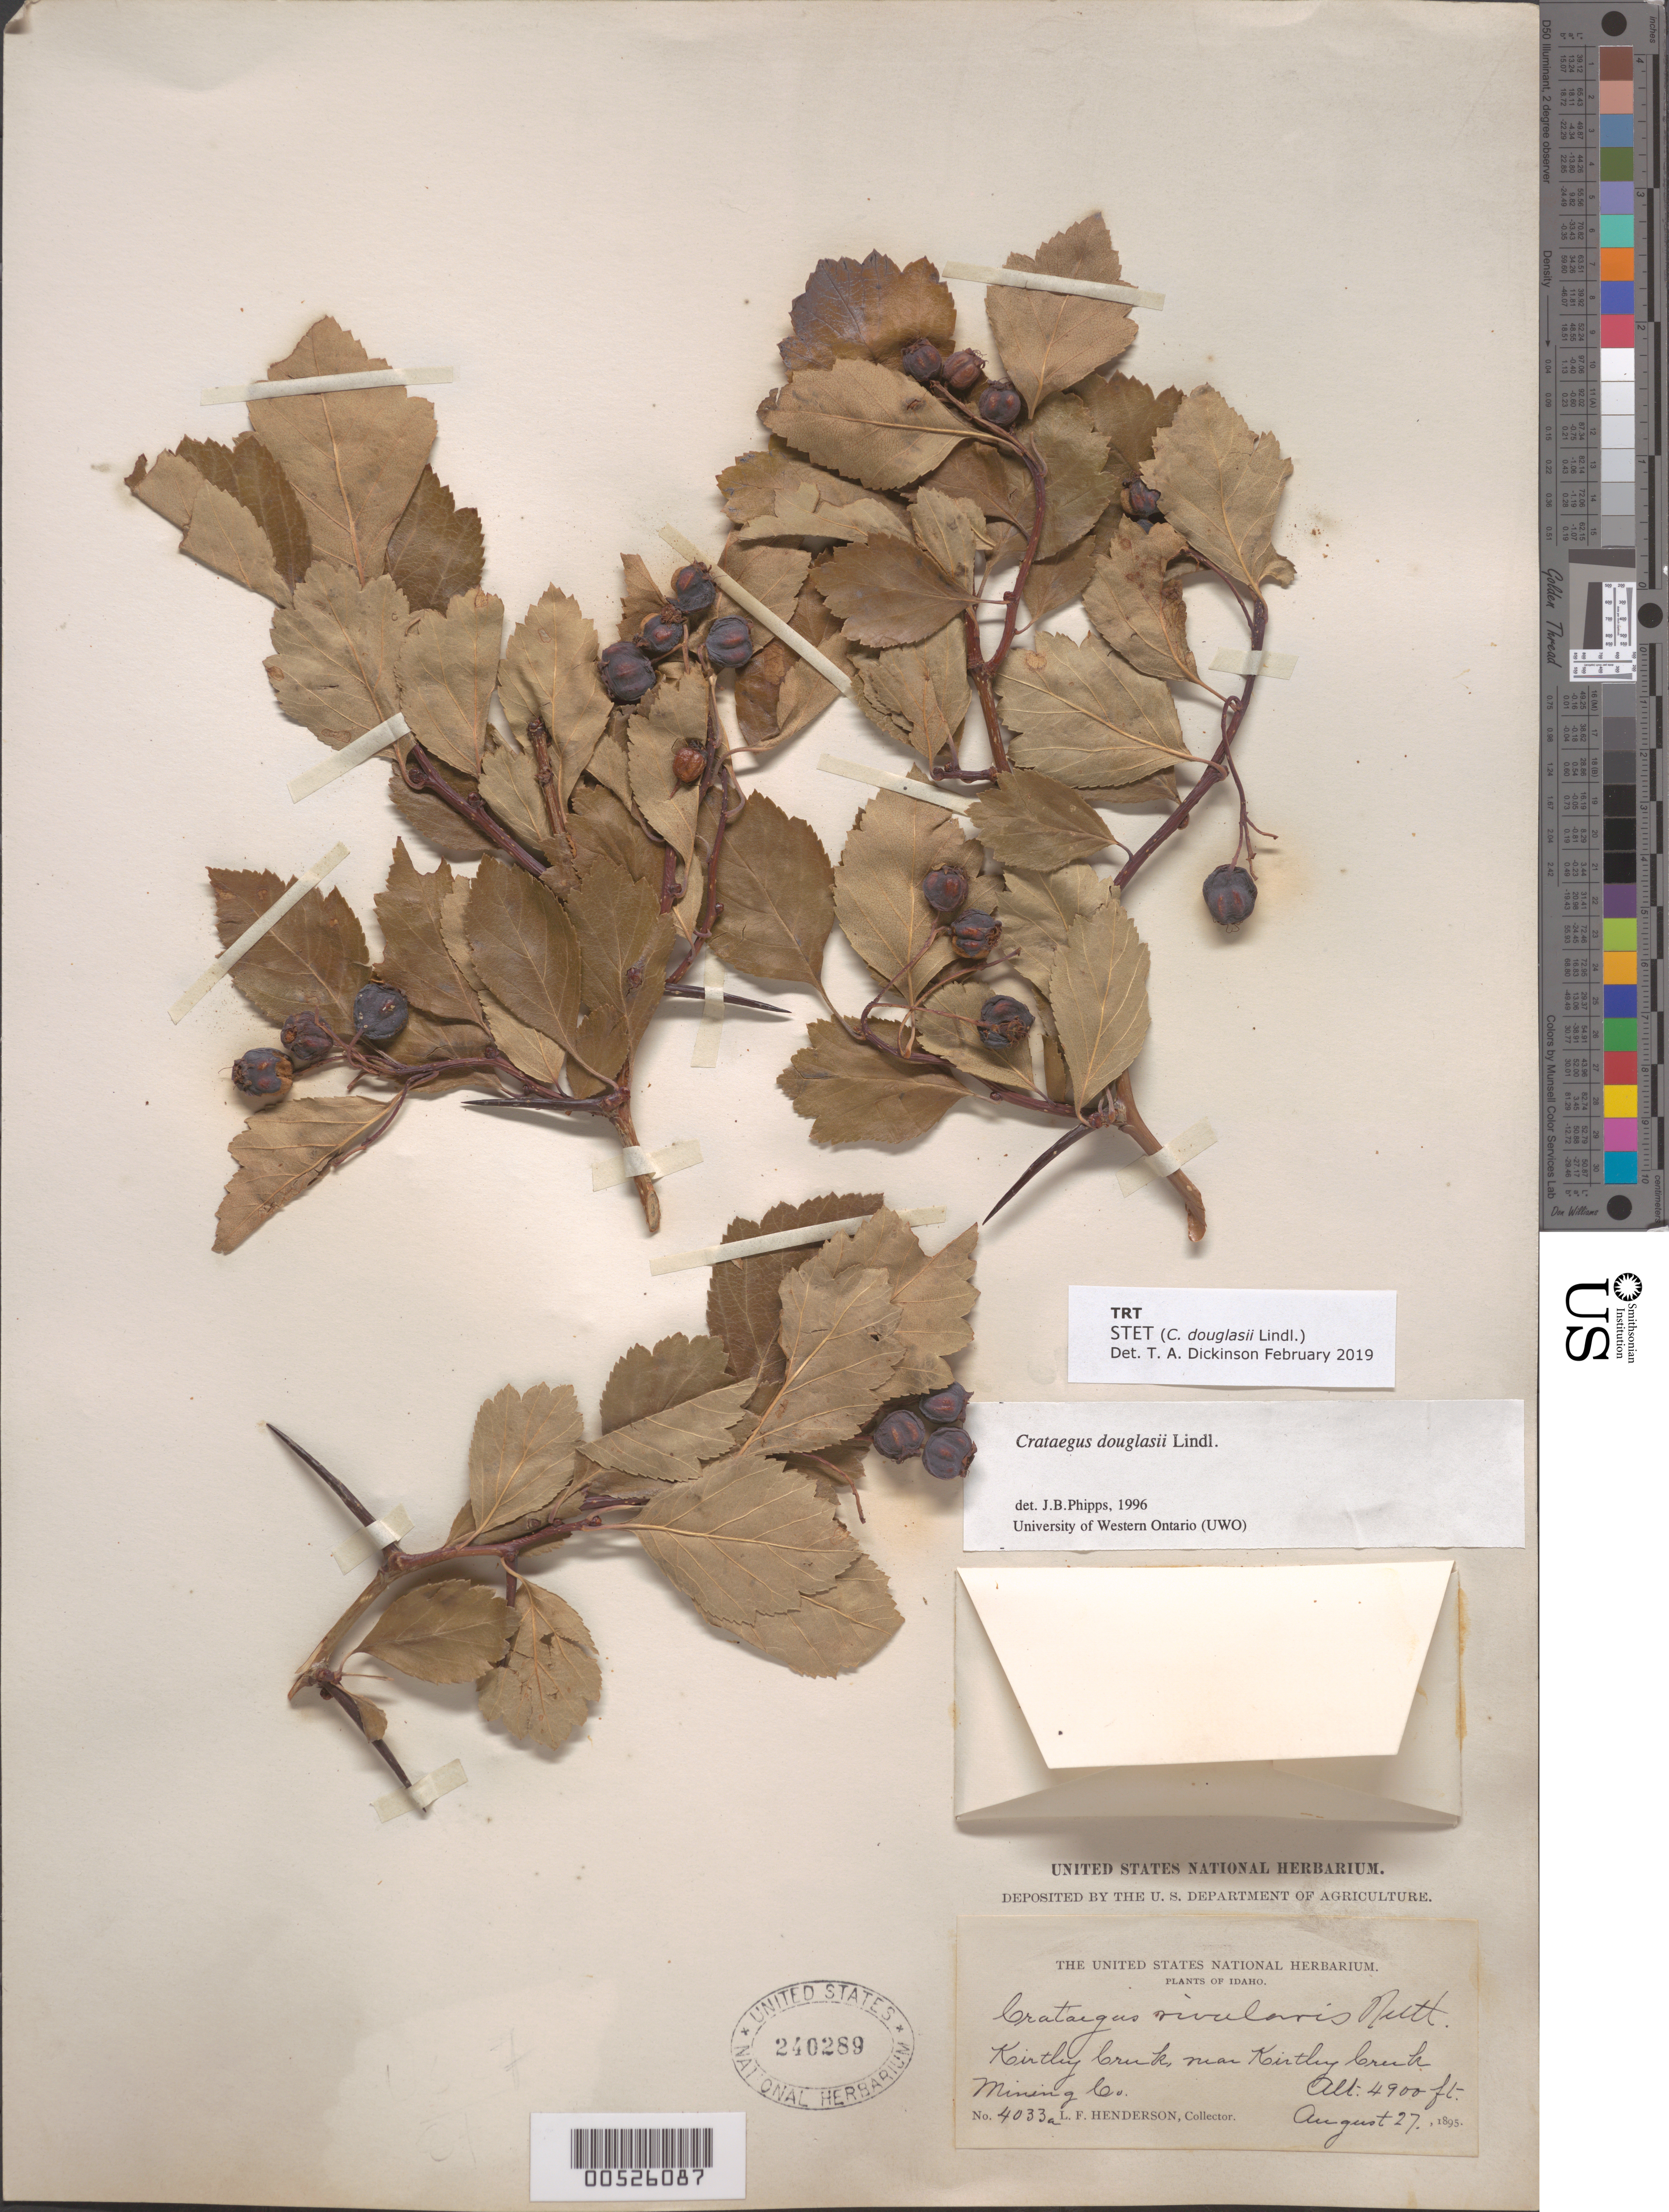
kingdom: Plantae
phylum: Tracheophyta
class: Magnoliopsida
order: Rosales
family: Rosaceae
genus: Crataegus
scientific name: Crataegus douglasii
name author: Lindl.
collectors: L. F. Henderson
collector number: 4033a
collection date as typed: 27 Aug 1895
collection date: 1895-08-27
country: United States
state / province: Idaho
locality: Kirtley Creek near Kirtley Creek Mining Co.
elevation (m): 1493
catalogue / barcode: US 240289